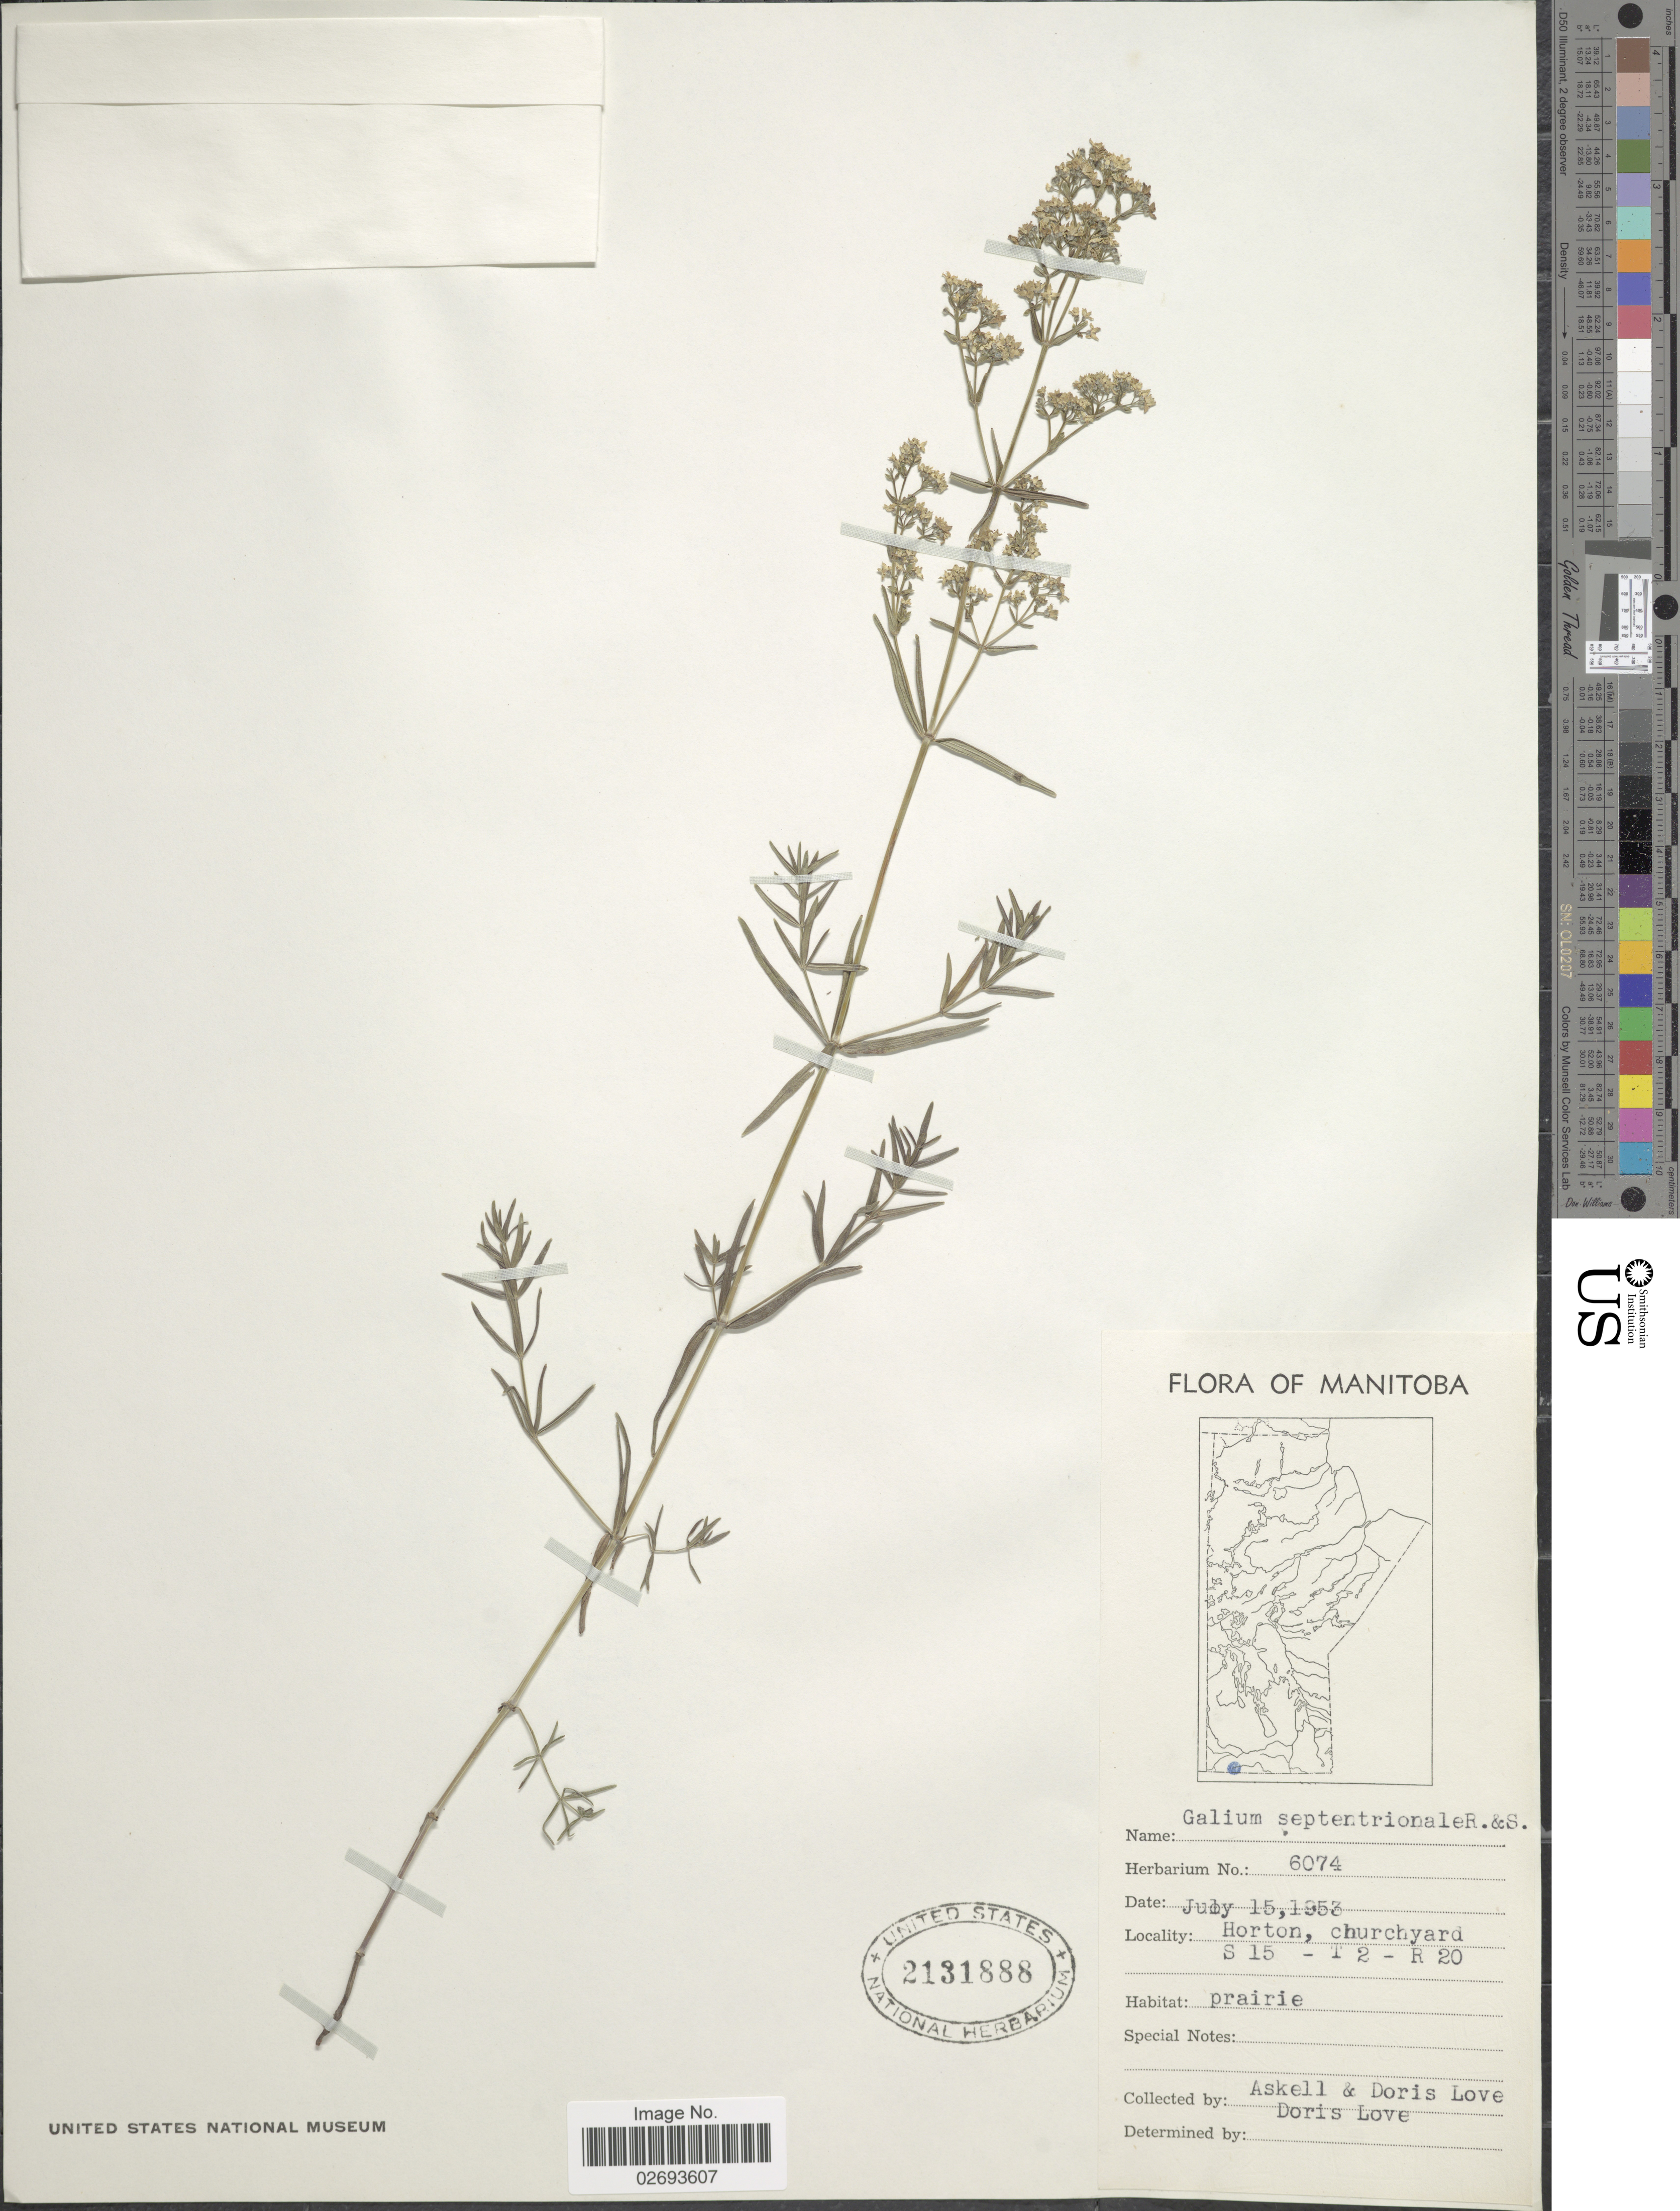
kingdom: Plantae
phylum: Tracheophyta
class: Magnoliopsida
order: Gentianales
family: Rubiaceae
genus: Galium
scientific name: Galium septentrionale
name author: Roem. & Schult.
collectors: -. Askell & D. Löve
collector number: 6074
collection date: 1953-07-15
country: Canada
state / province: Manitoba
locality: Horton, Churchyard S15-T2-R20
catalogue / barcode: US 2131888